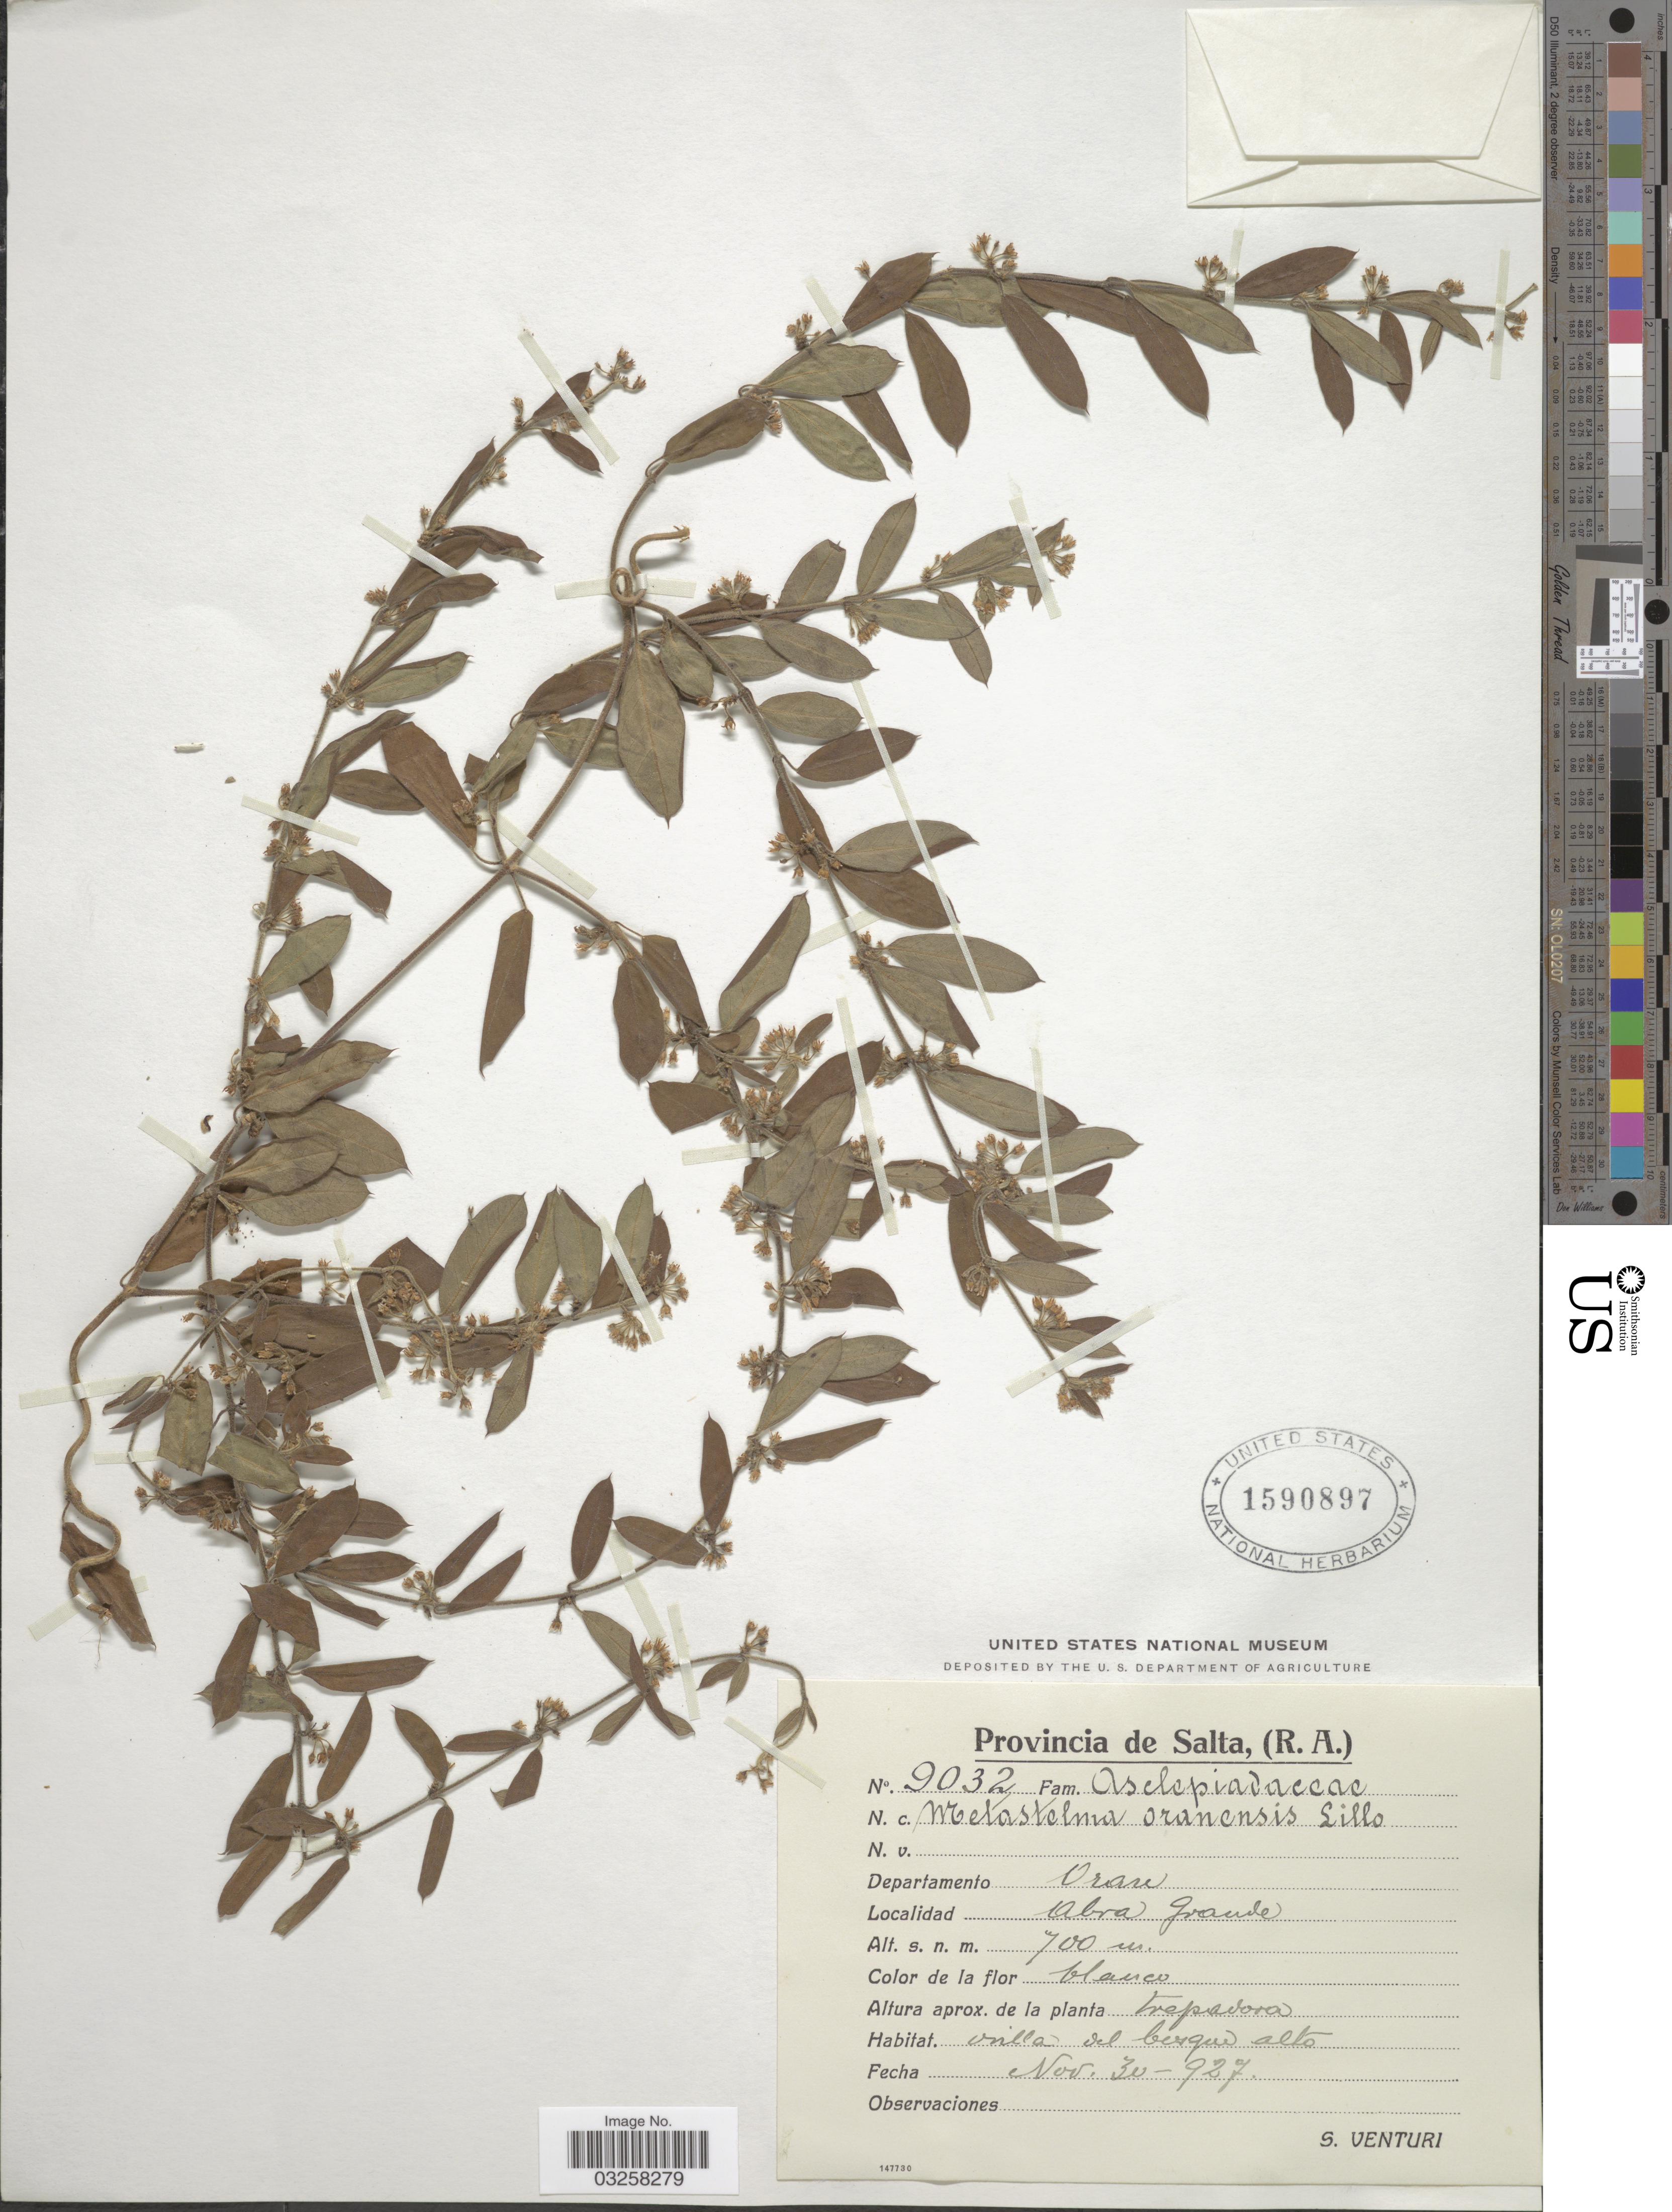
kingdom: Plantae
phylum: Tracheophyta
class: Magnoliopsida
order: Gentianales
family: Apocynaceae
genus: Metastelma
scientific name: Metastelma oranense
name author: Lillo ex T. Mey.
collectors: S. Venturi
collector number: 9032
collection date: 1927-11-30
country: Argentina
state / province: Salta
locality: Departamento Oran, Abra Grande.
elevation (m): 700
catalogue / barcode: US 1590897